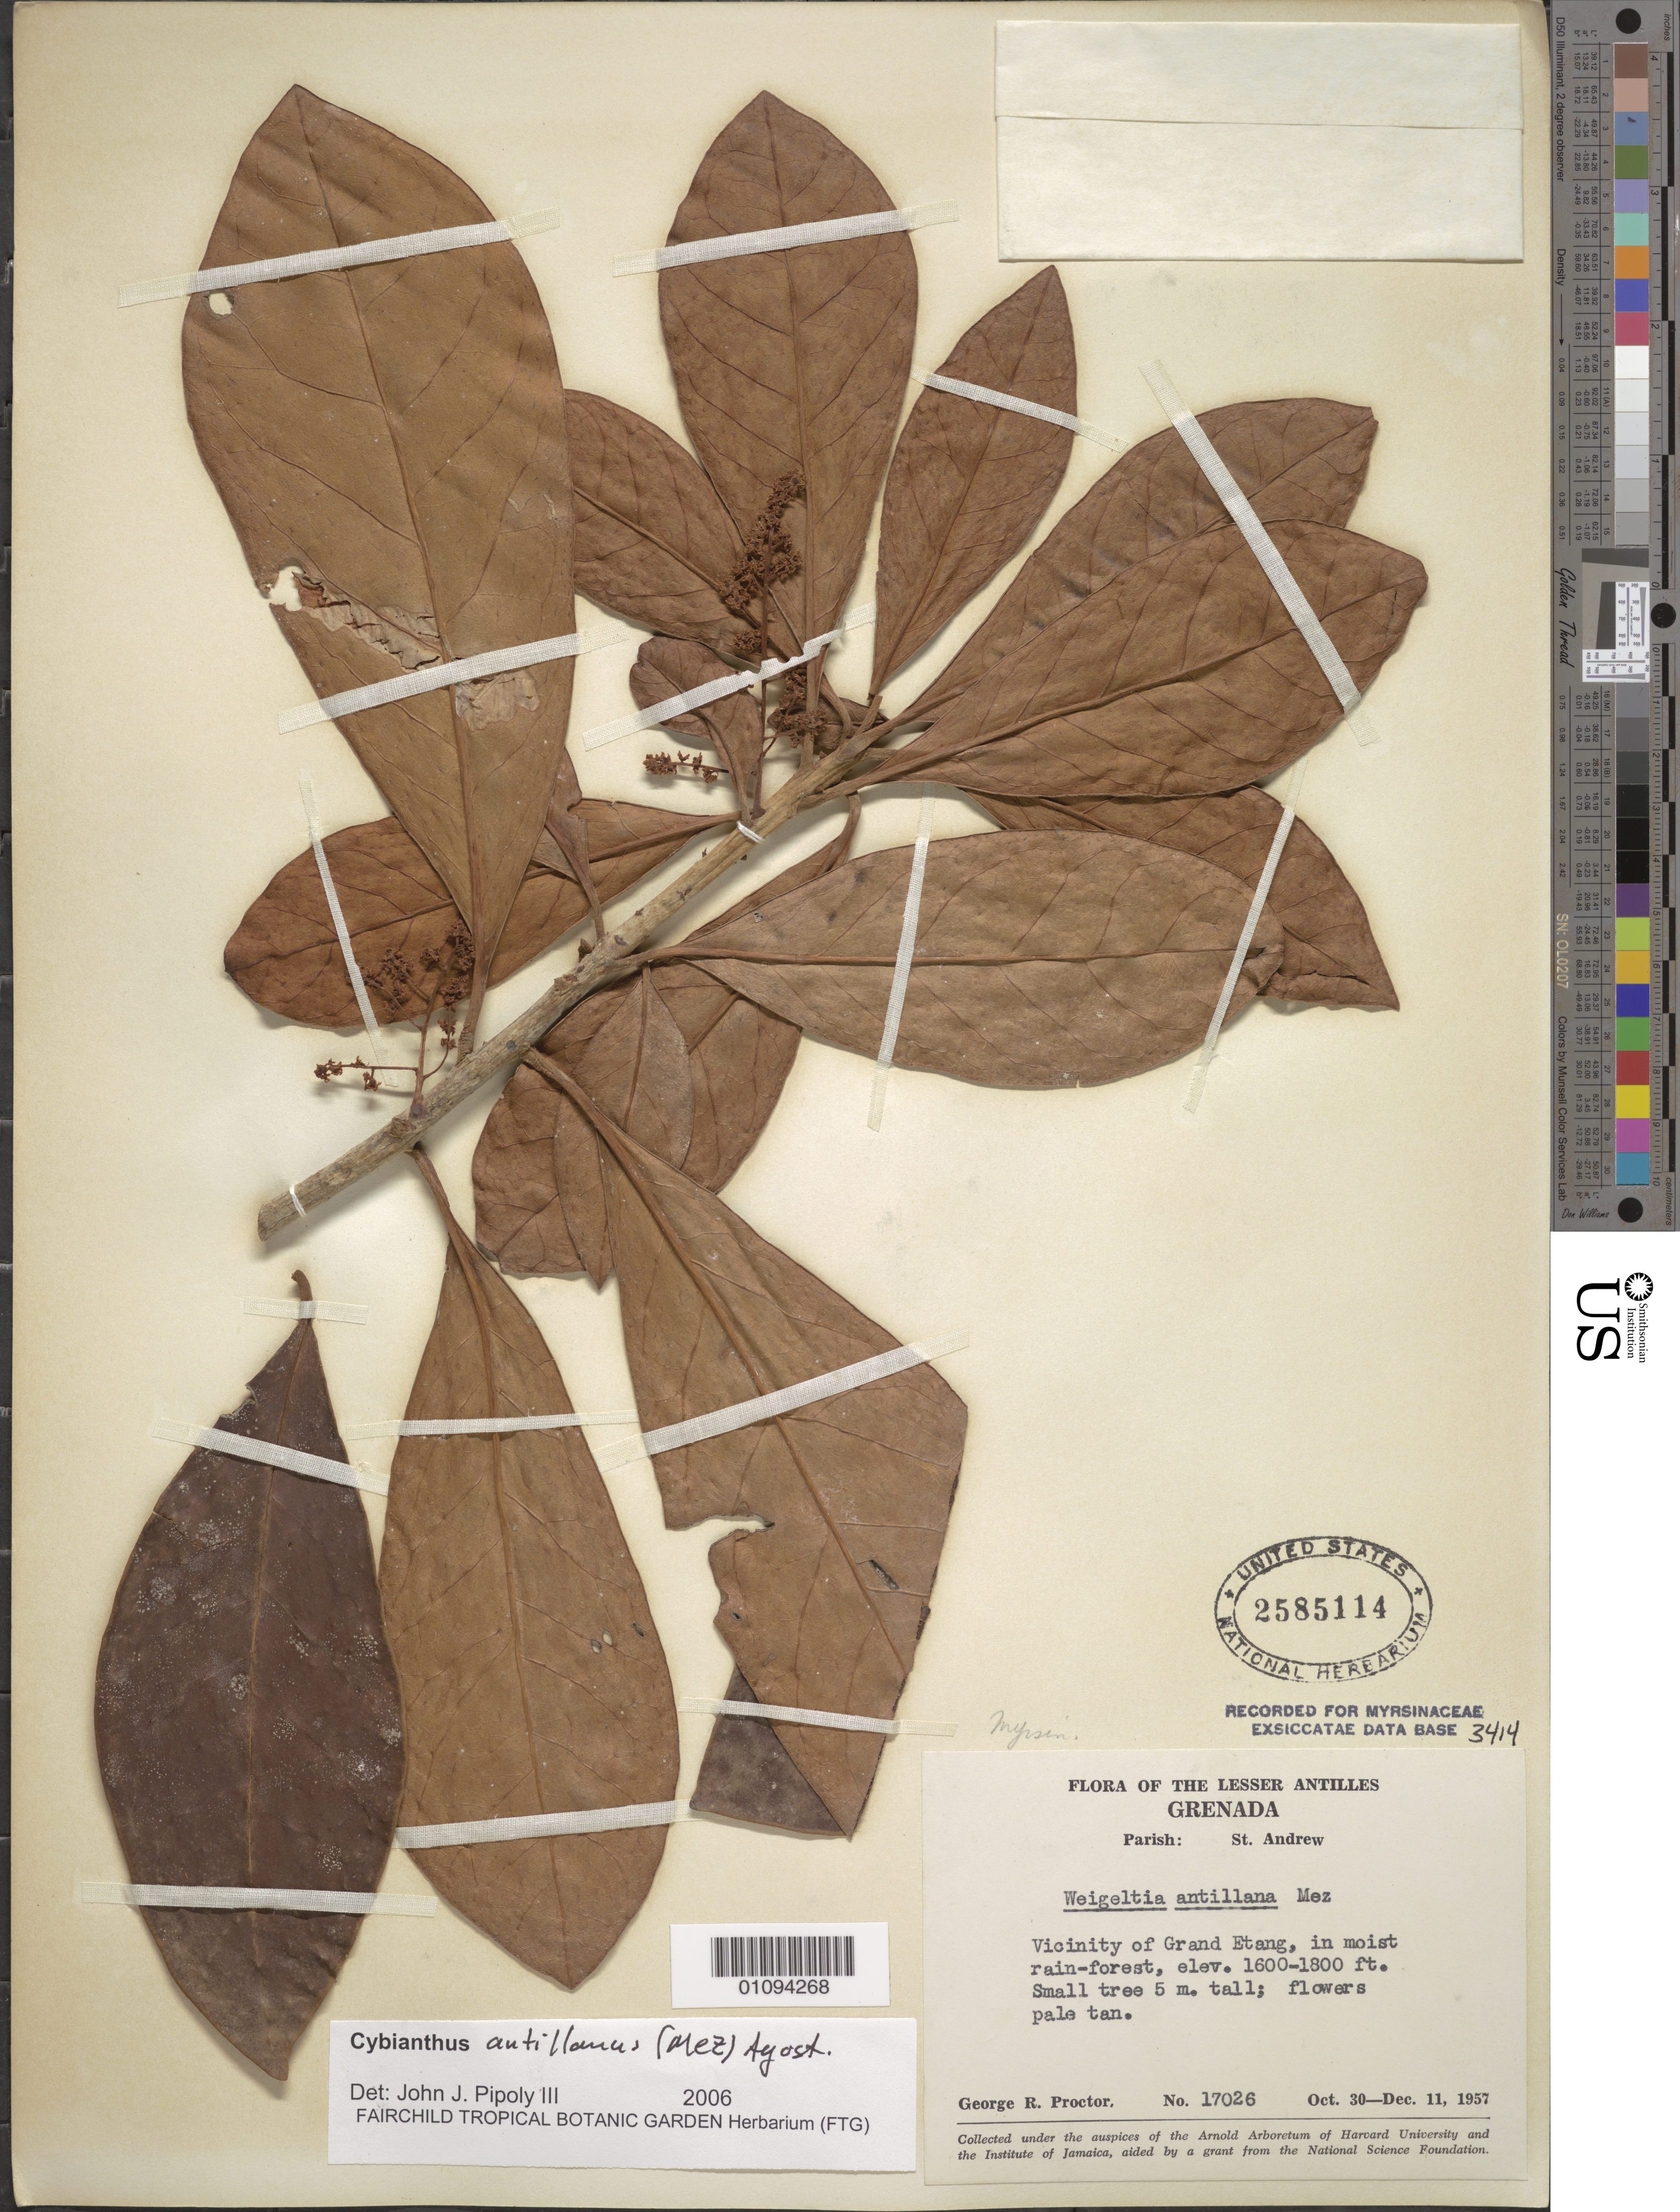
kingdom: Plantae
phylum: Tracheophyta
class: Magnoliopsida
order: Ericales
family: Primulaceae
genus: Cybianthus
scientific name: Cybianthus antillanus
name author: (Mez) G. Agostini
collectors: G. R. Proctor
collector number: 17026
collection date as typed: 30 Oct 1957 to 11 Dec 1957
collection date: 1957-10-30/1957-12-11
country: Grenada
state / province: Saint Andrew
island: Grenada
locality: Vicinity of Grand Etang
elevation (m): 488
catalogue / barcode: US 258114